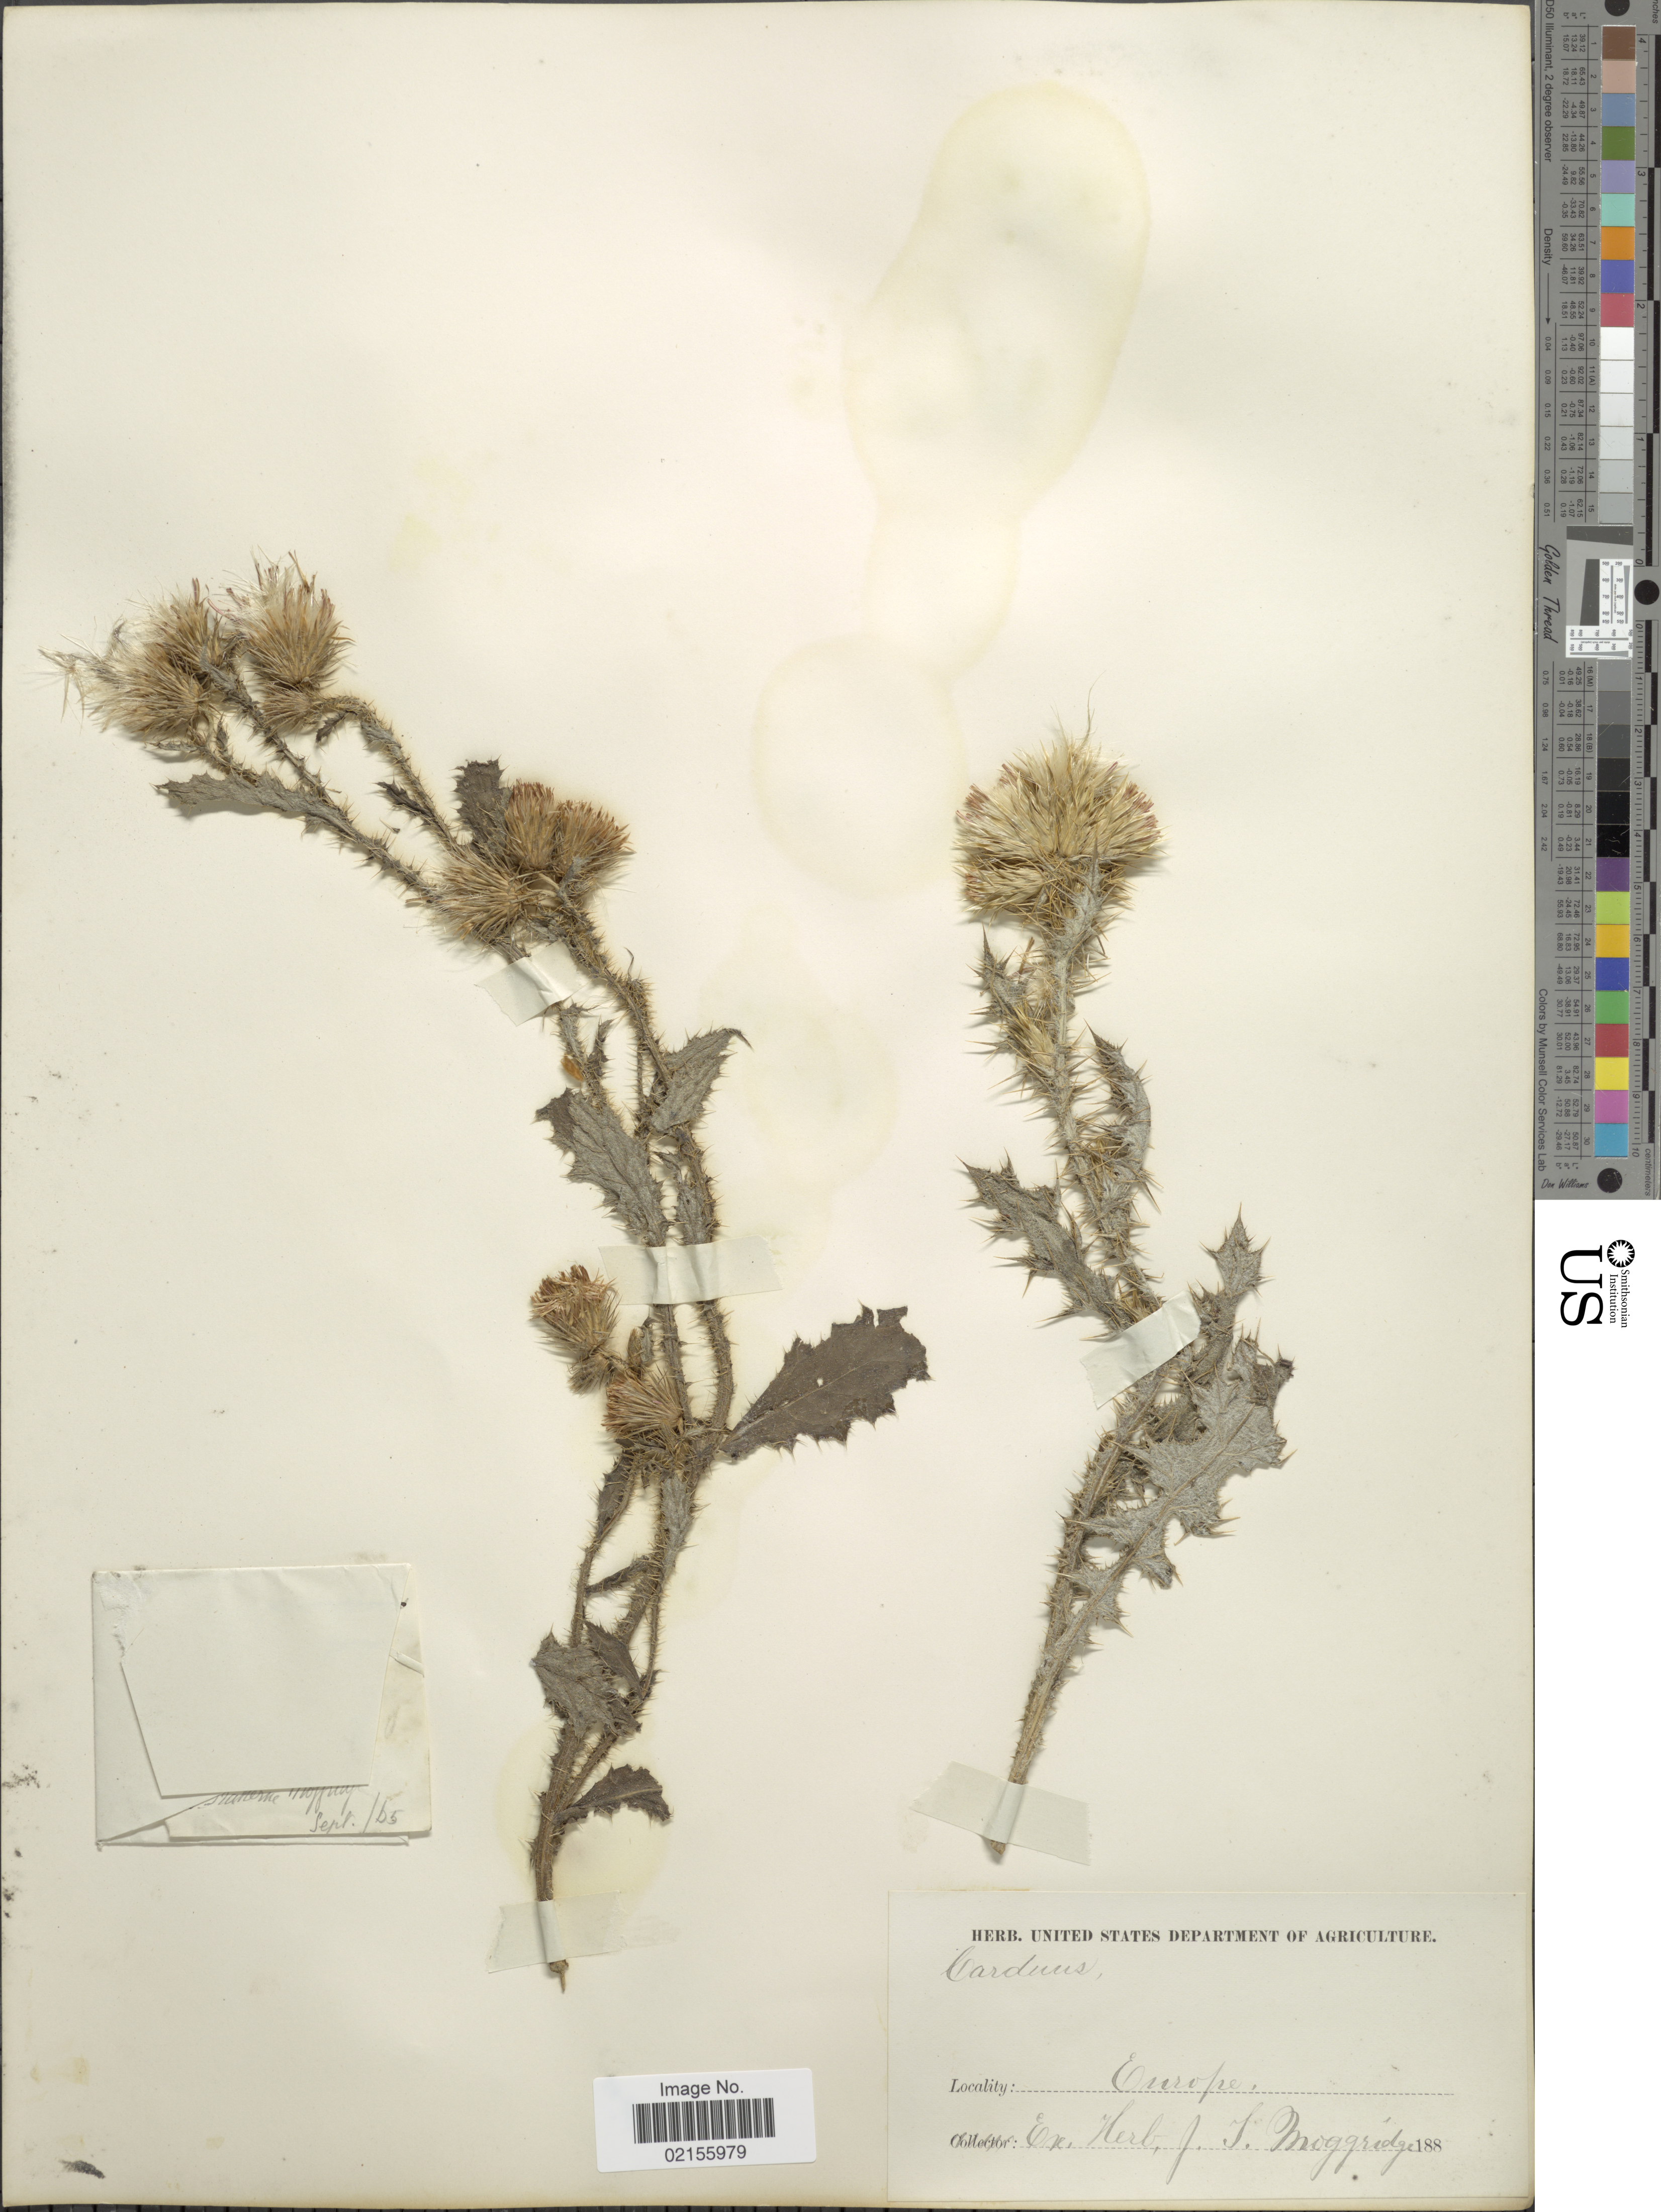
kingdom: Plantae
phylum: Tracheophyta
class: Magnoliopsida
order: Asterales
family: Asteraceae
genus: Carduus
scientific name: Carduus sp.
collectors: ex herb. J.T. Moggridge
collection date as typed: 188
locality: Europe